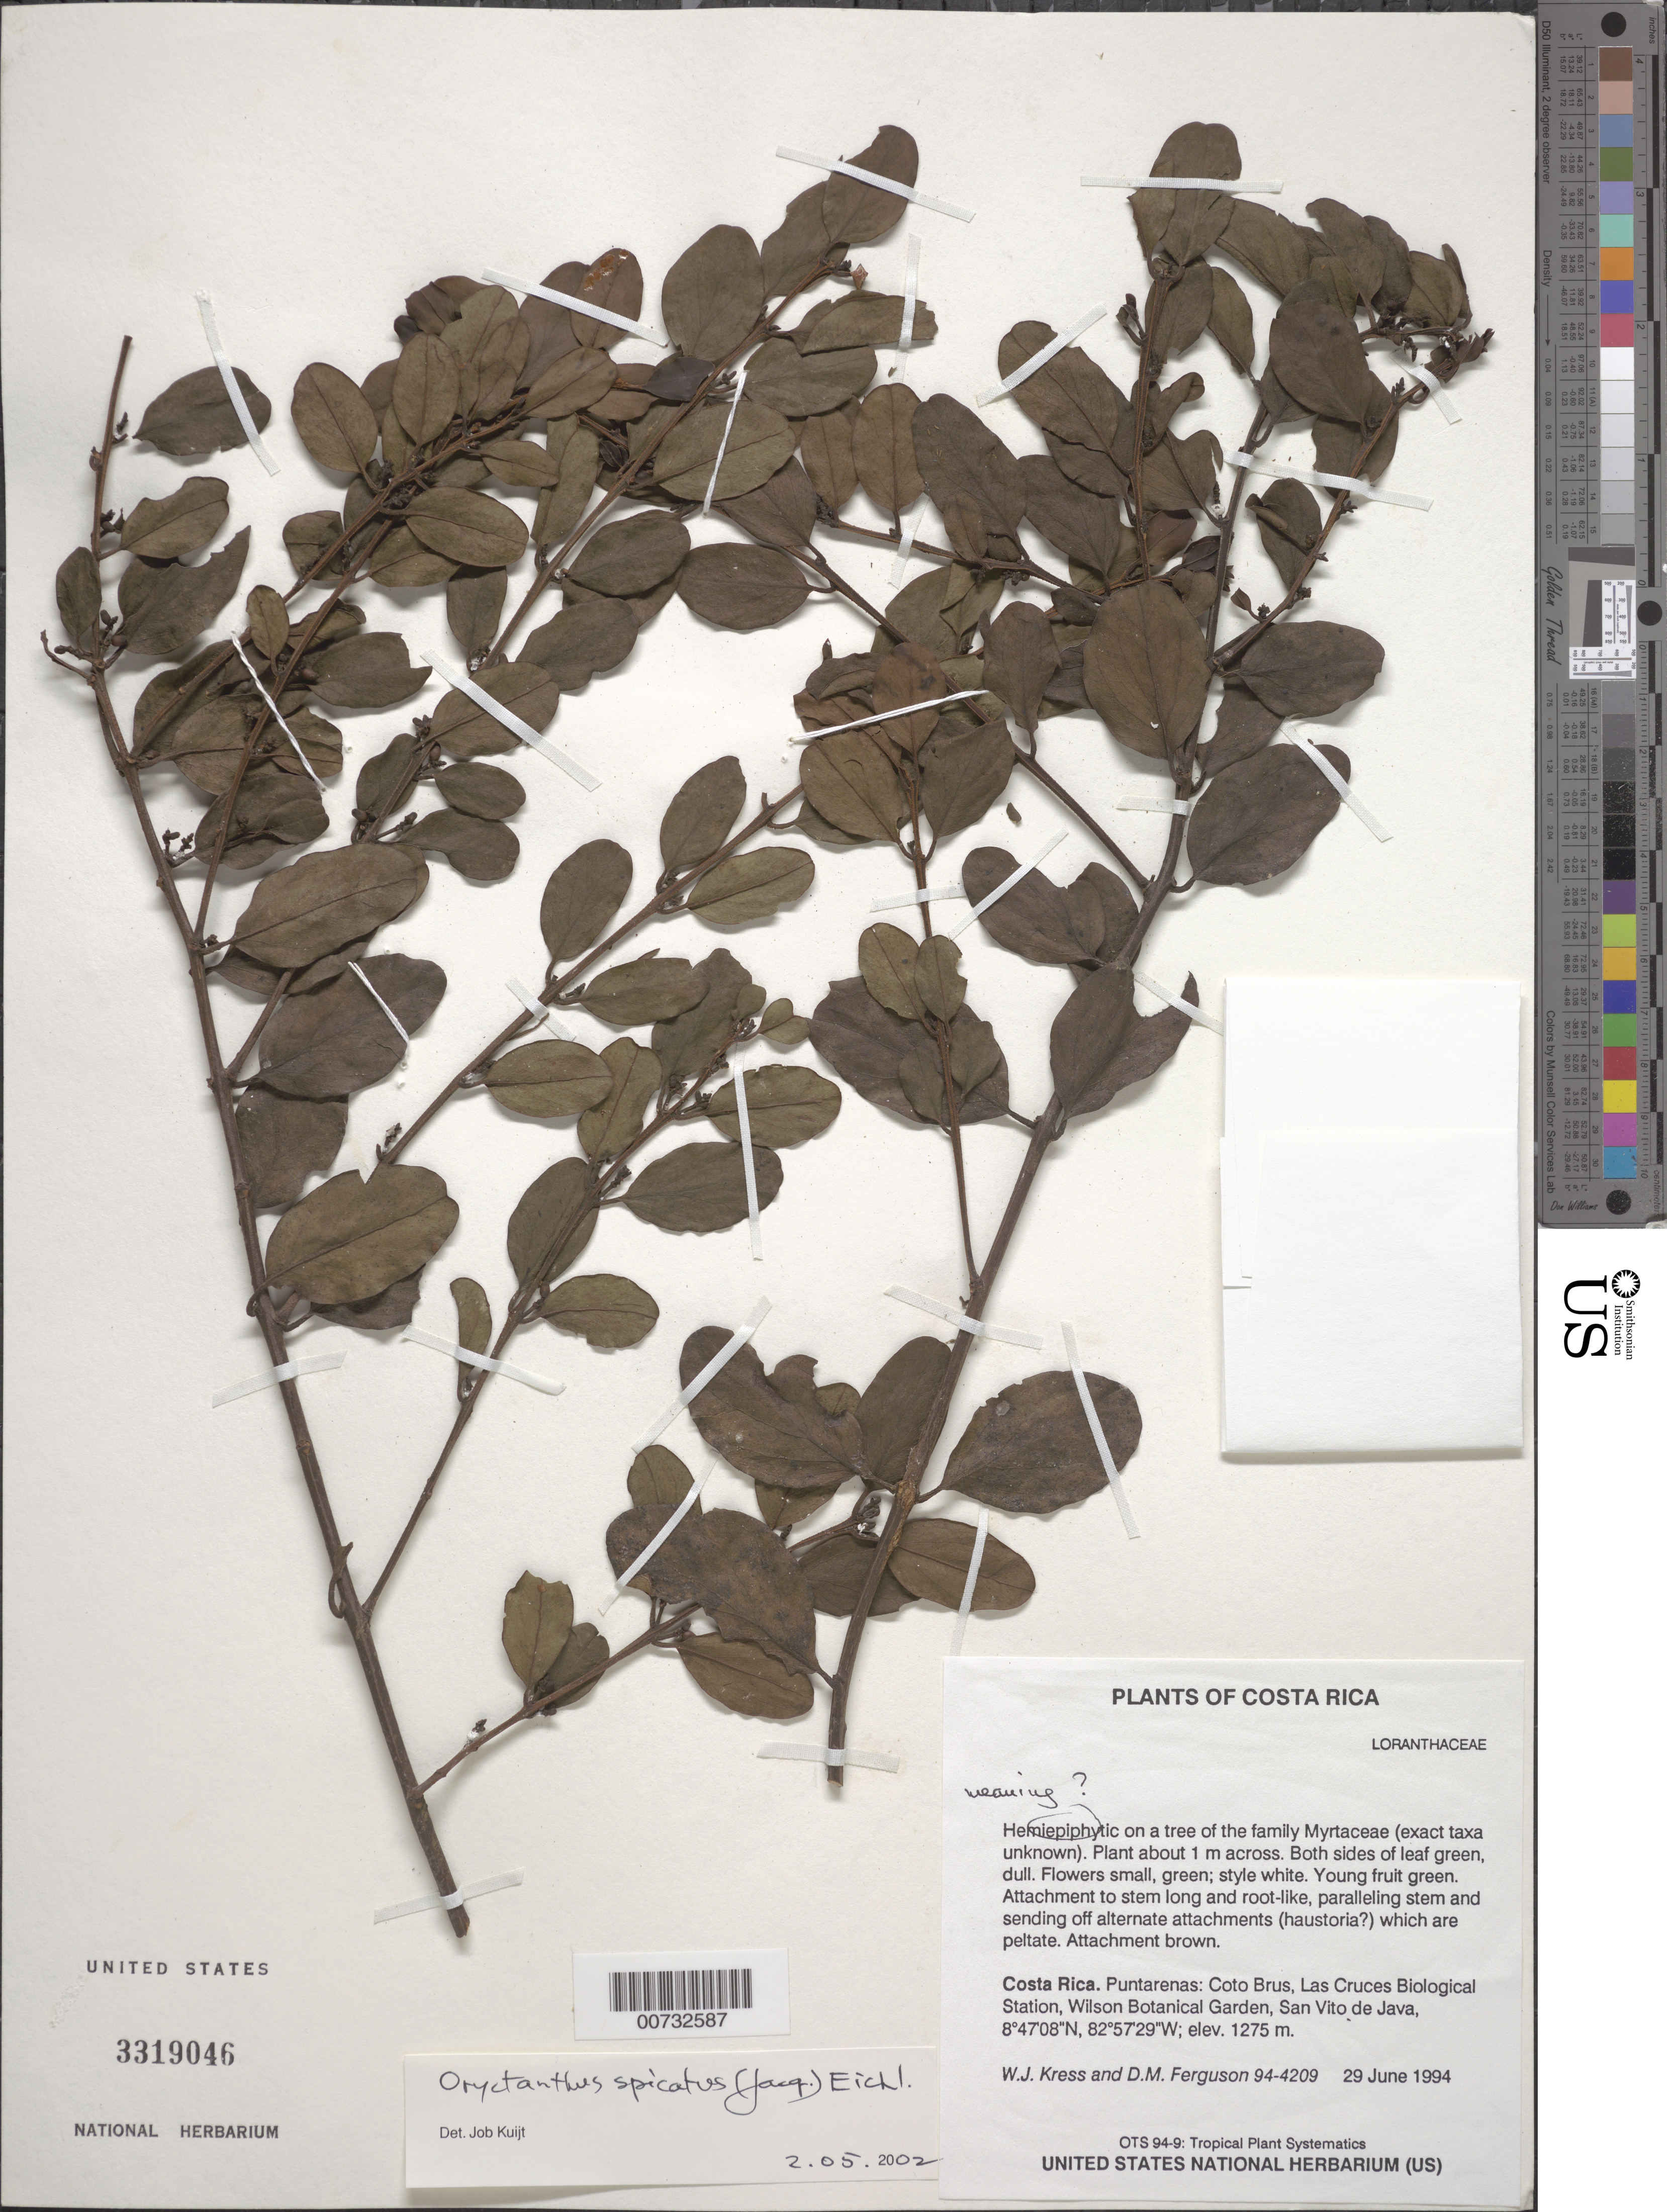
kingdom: Plantae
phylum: Tracheophyta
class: Magnoliopsida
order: Santalales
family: Loranthaceae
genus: Oryctanthus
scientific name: Oryctanthus spicatus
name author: (Jacq.) Eichler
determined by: Kuijt, Job, (CANADA)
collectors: W. J. Kress & D. M. Ferguson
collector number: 94-4209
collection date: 1994-06-19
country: Costa Rica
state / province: Puntarenas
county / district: Coto Brus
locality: Las Cruces Biological Station, Wilson Botanical Garden, San Vito de Java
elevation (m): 1275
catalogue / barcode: US 3319046